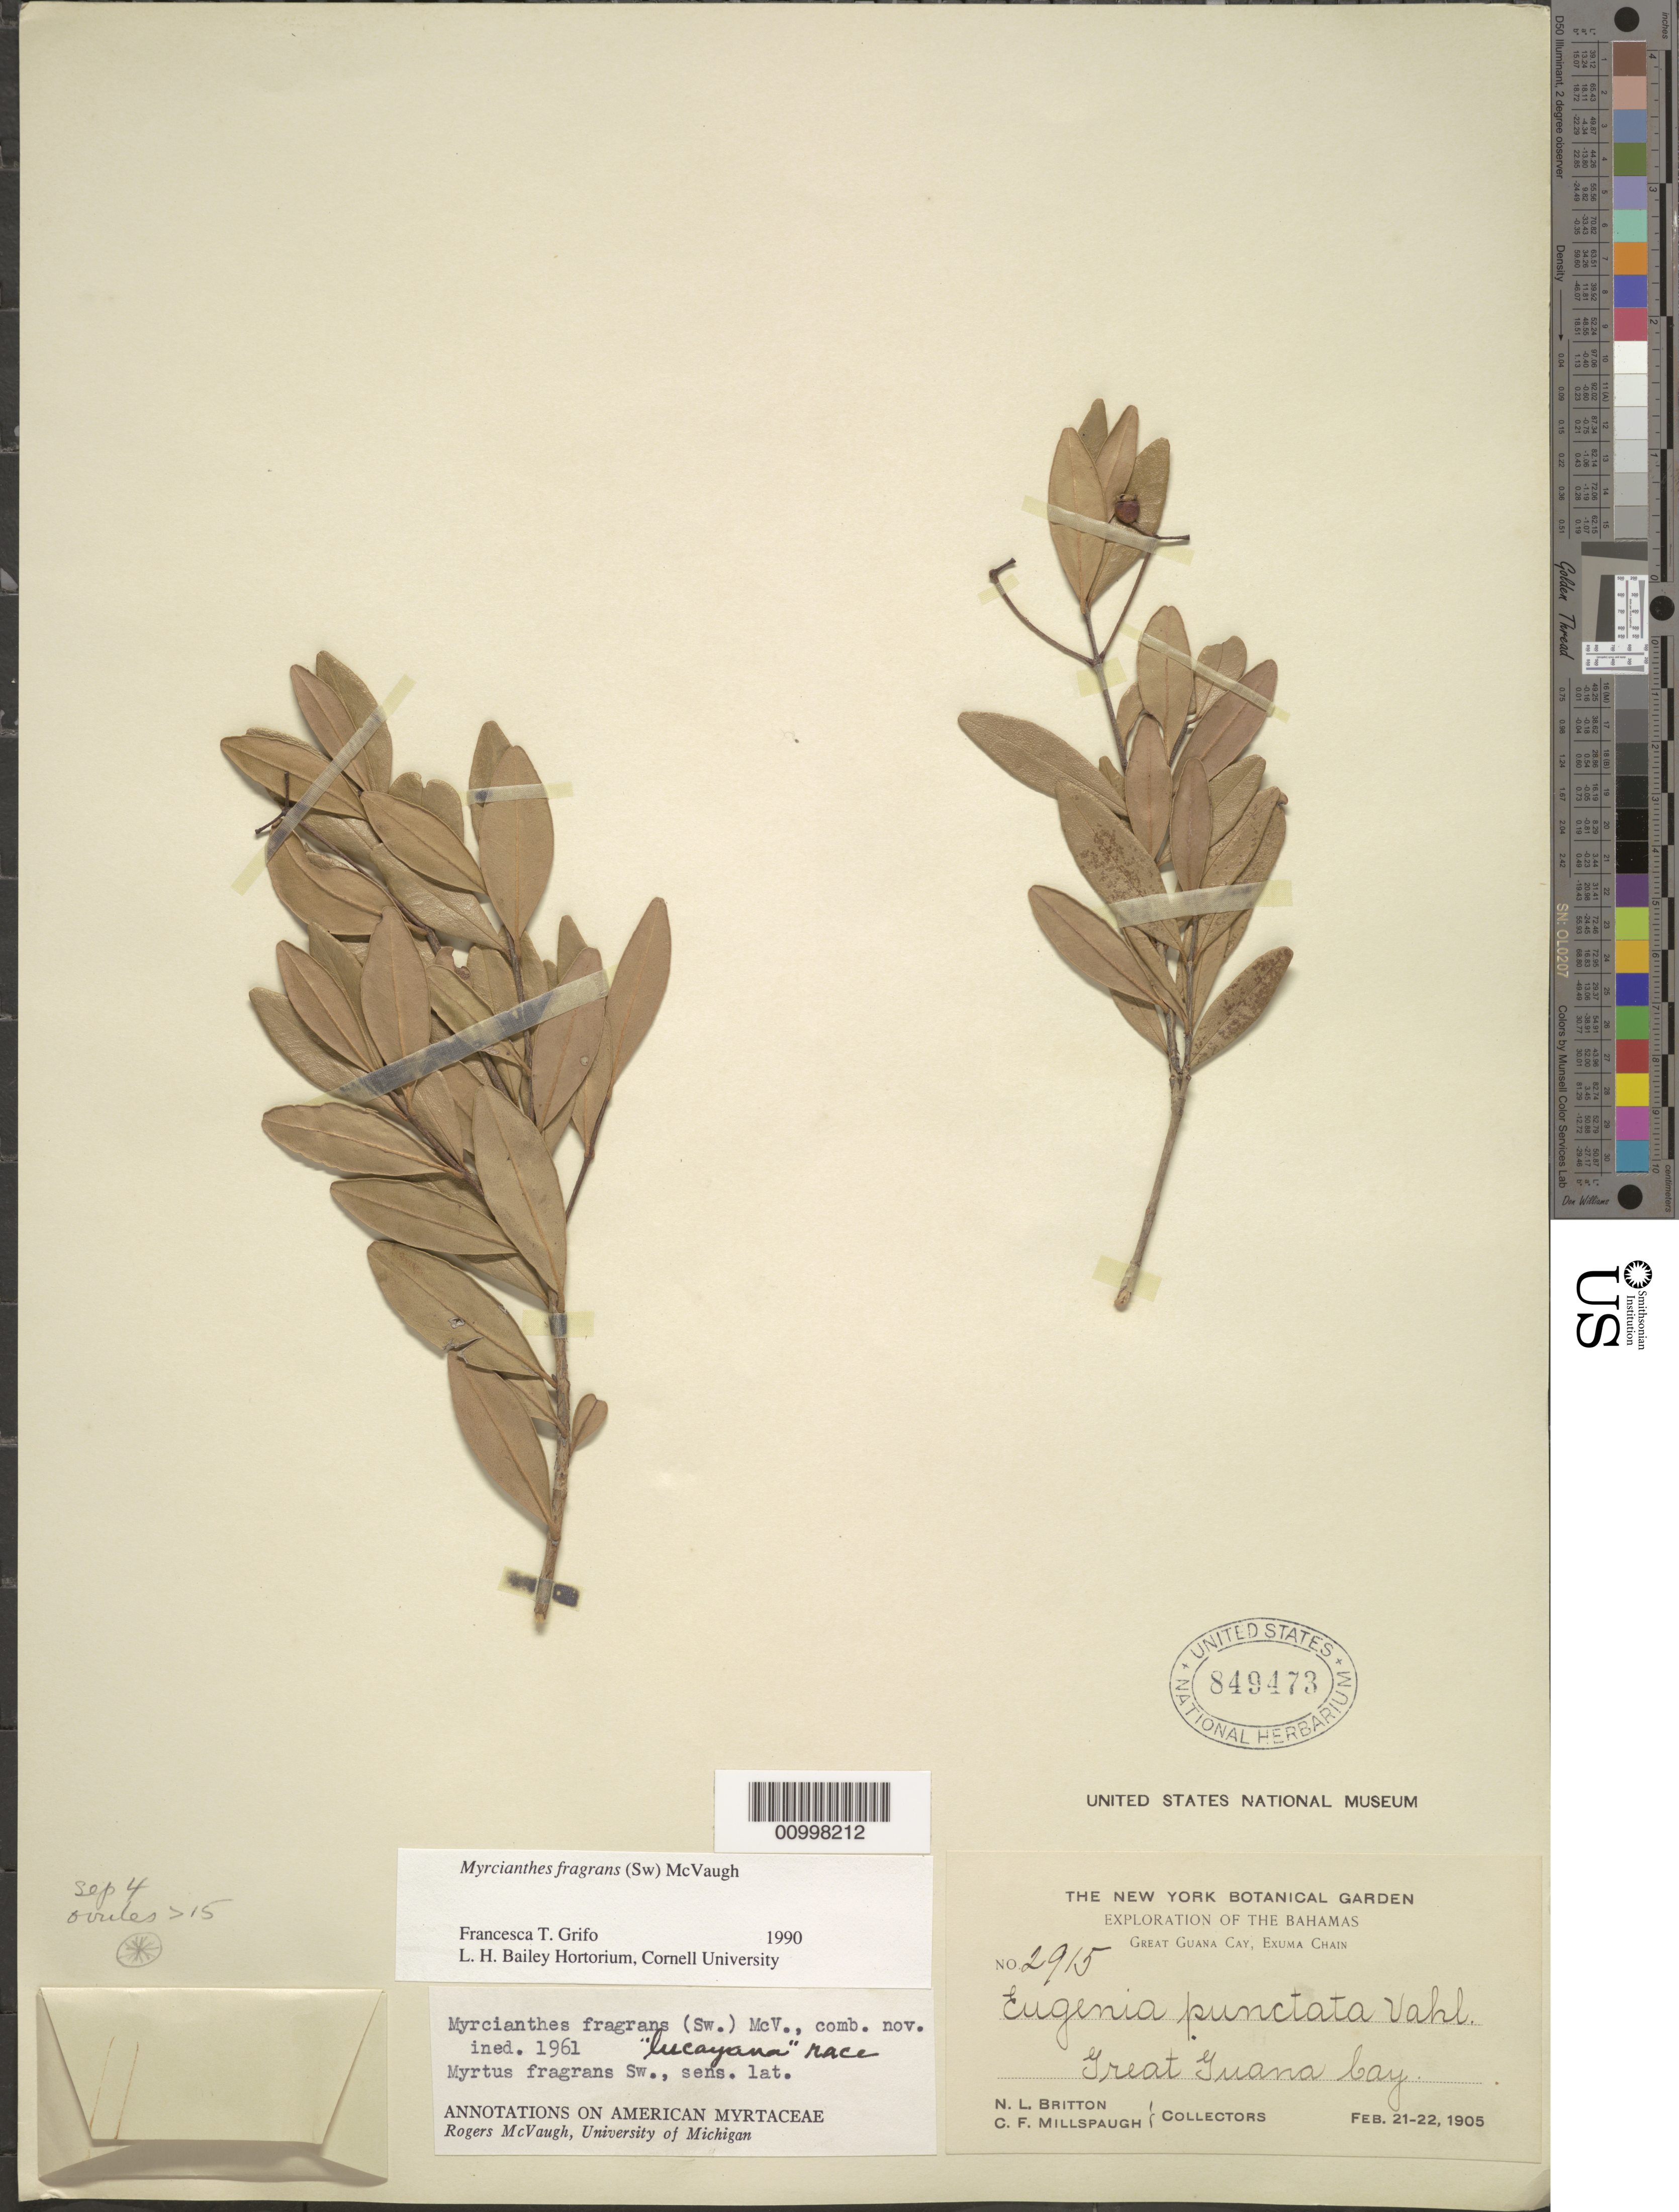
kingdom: Plantae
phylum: Tracheophyta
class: Magnoliopsida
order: Myrtales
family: Myrtaceae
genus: Myrcianthes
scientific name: Myrcianthes fragrans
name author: (Sw.) McVaugh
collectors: N. Britton & C. Millspaugh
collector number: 2915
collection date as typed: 21 Feb 1905 to 22 Feb 1905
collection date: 1905-02-21/1905-02-22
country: Bahamas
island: Exuma Chain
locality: Great Guana Cay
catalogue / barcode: US 849473